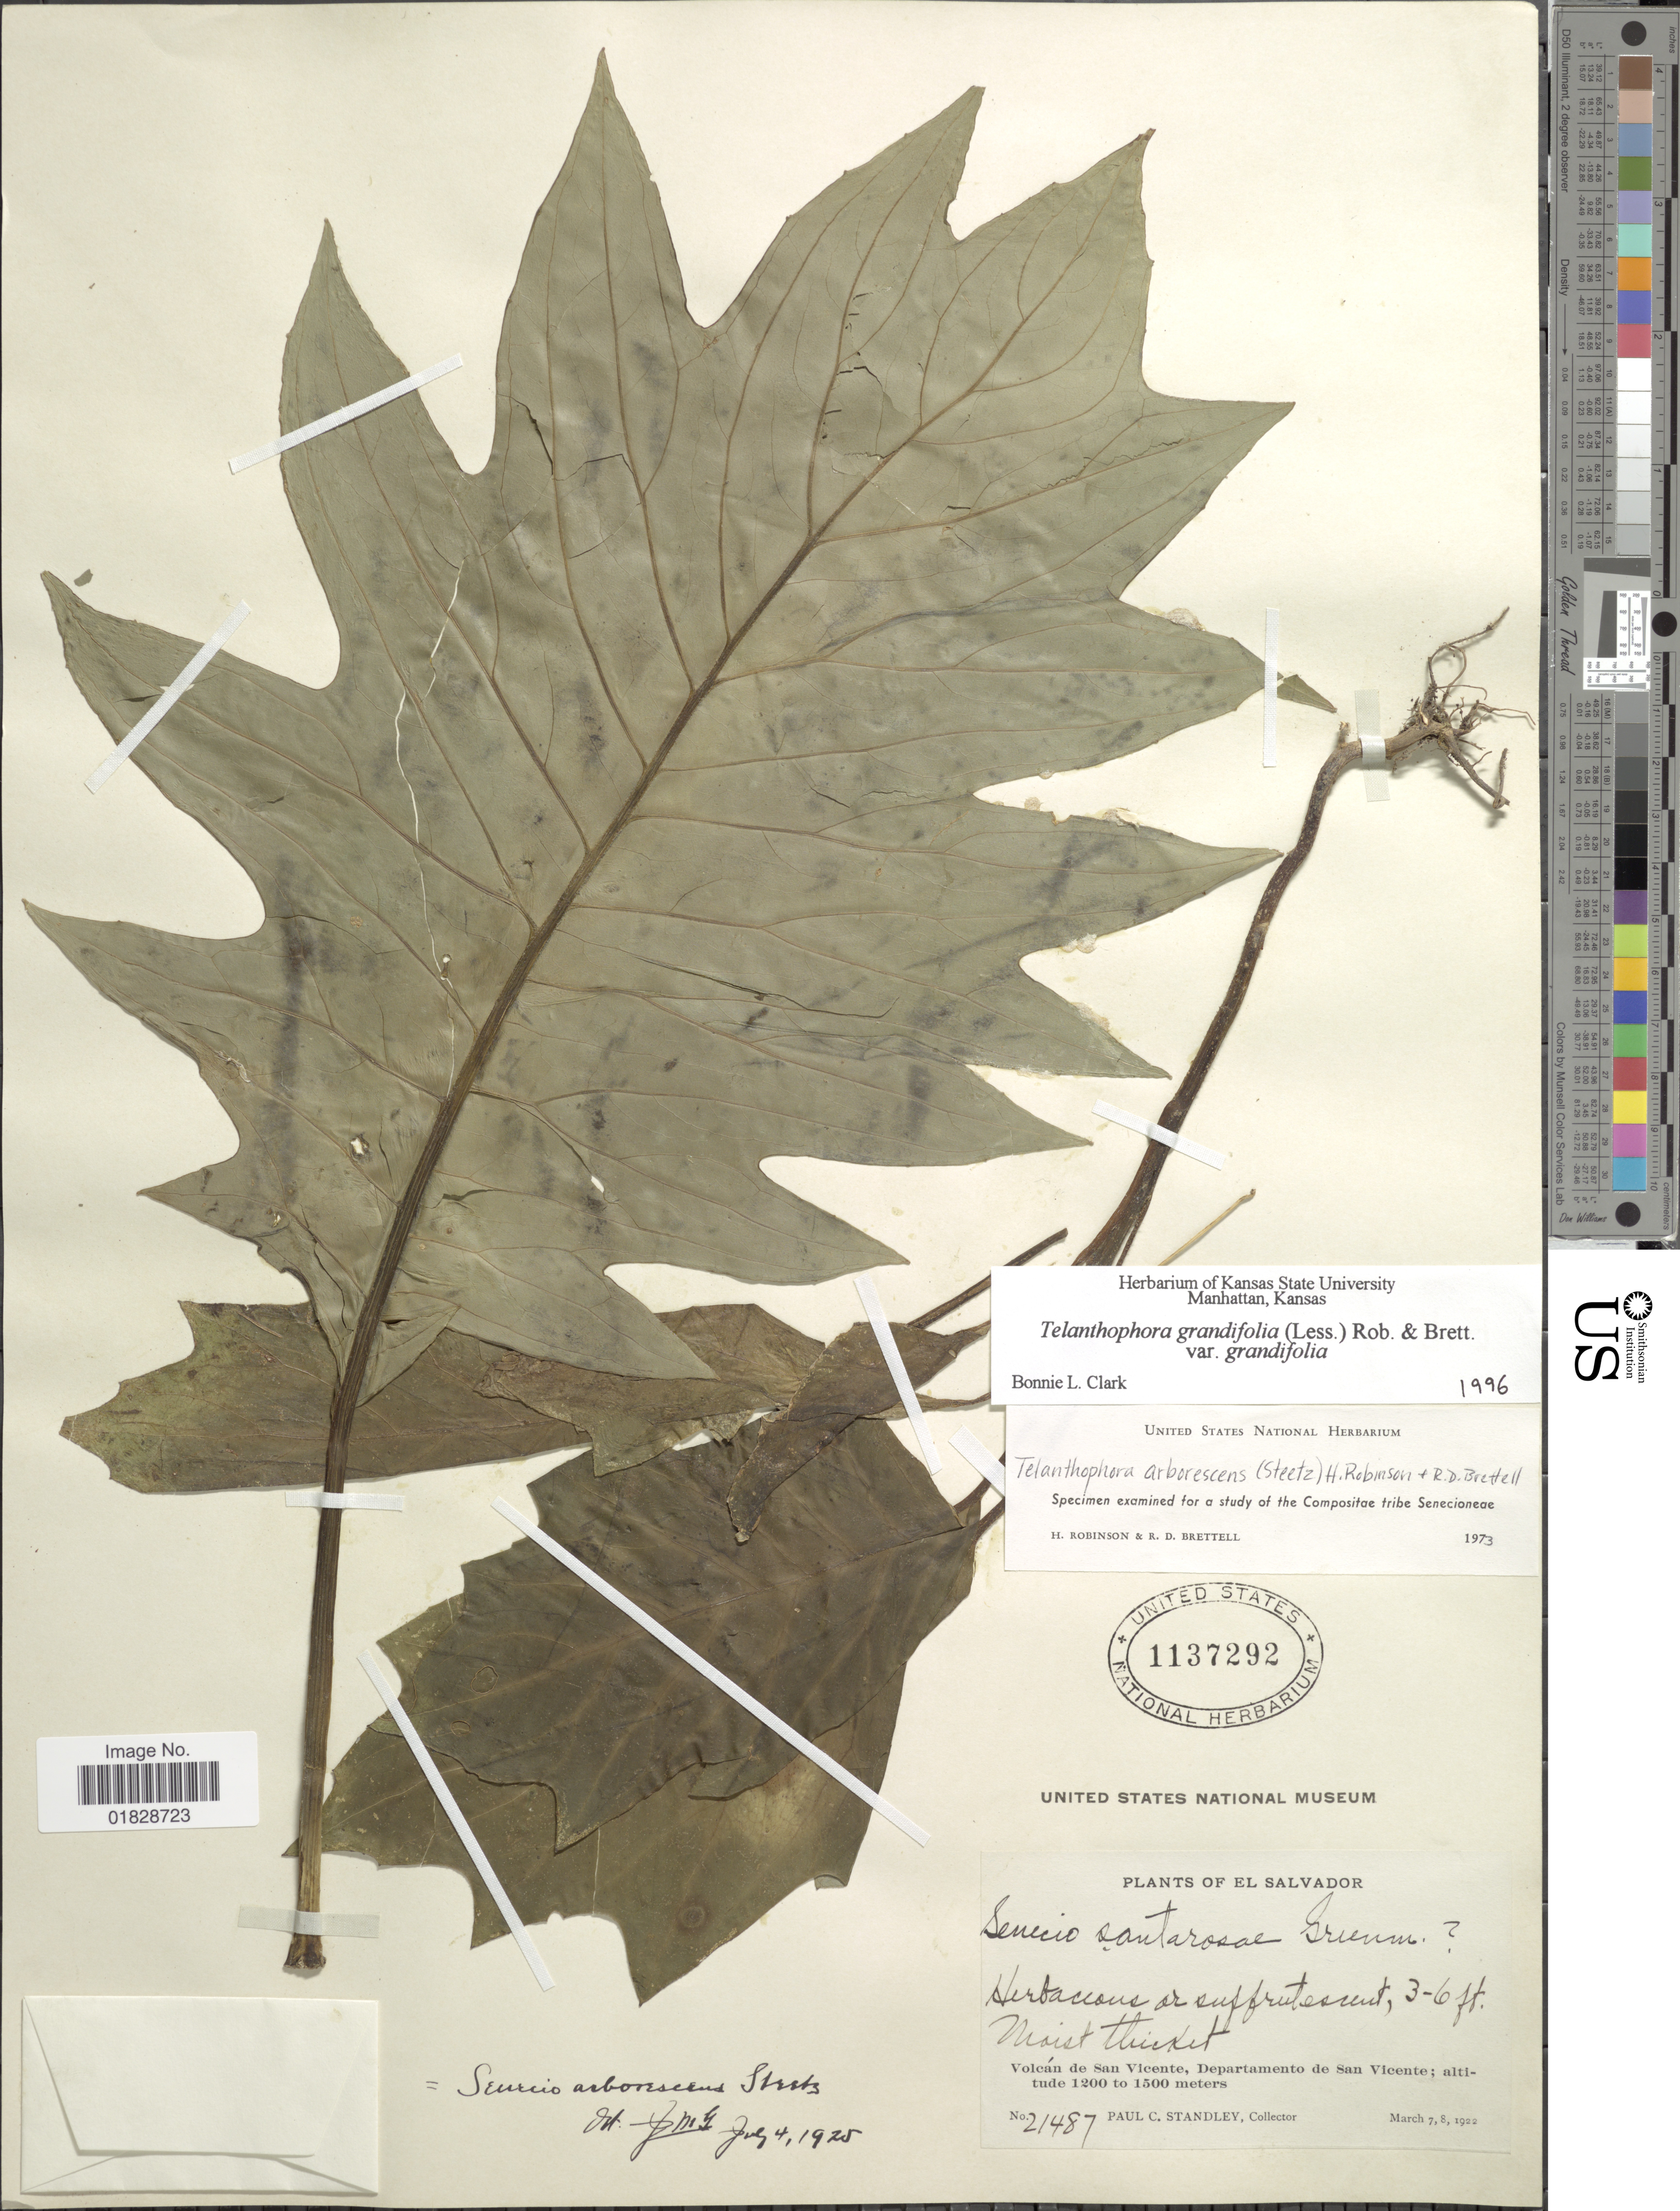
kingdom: Plantae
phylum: Tracheophyta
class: Magnoliopsida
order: Asterales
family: Asteraceae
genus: Telanthophora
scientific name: Telanthophora grandifolia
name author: (Less.) H. Rob. & Brettell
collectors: P. C. Standley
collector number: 21487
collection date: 1922-03-07/1922-03-08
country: El Salvador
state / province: San Vincente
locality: Moist thicket. Volcán de San Vicente, Departamento de San Vicente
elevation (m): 1200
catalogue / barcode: US 1137292